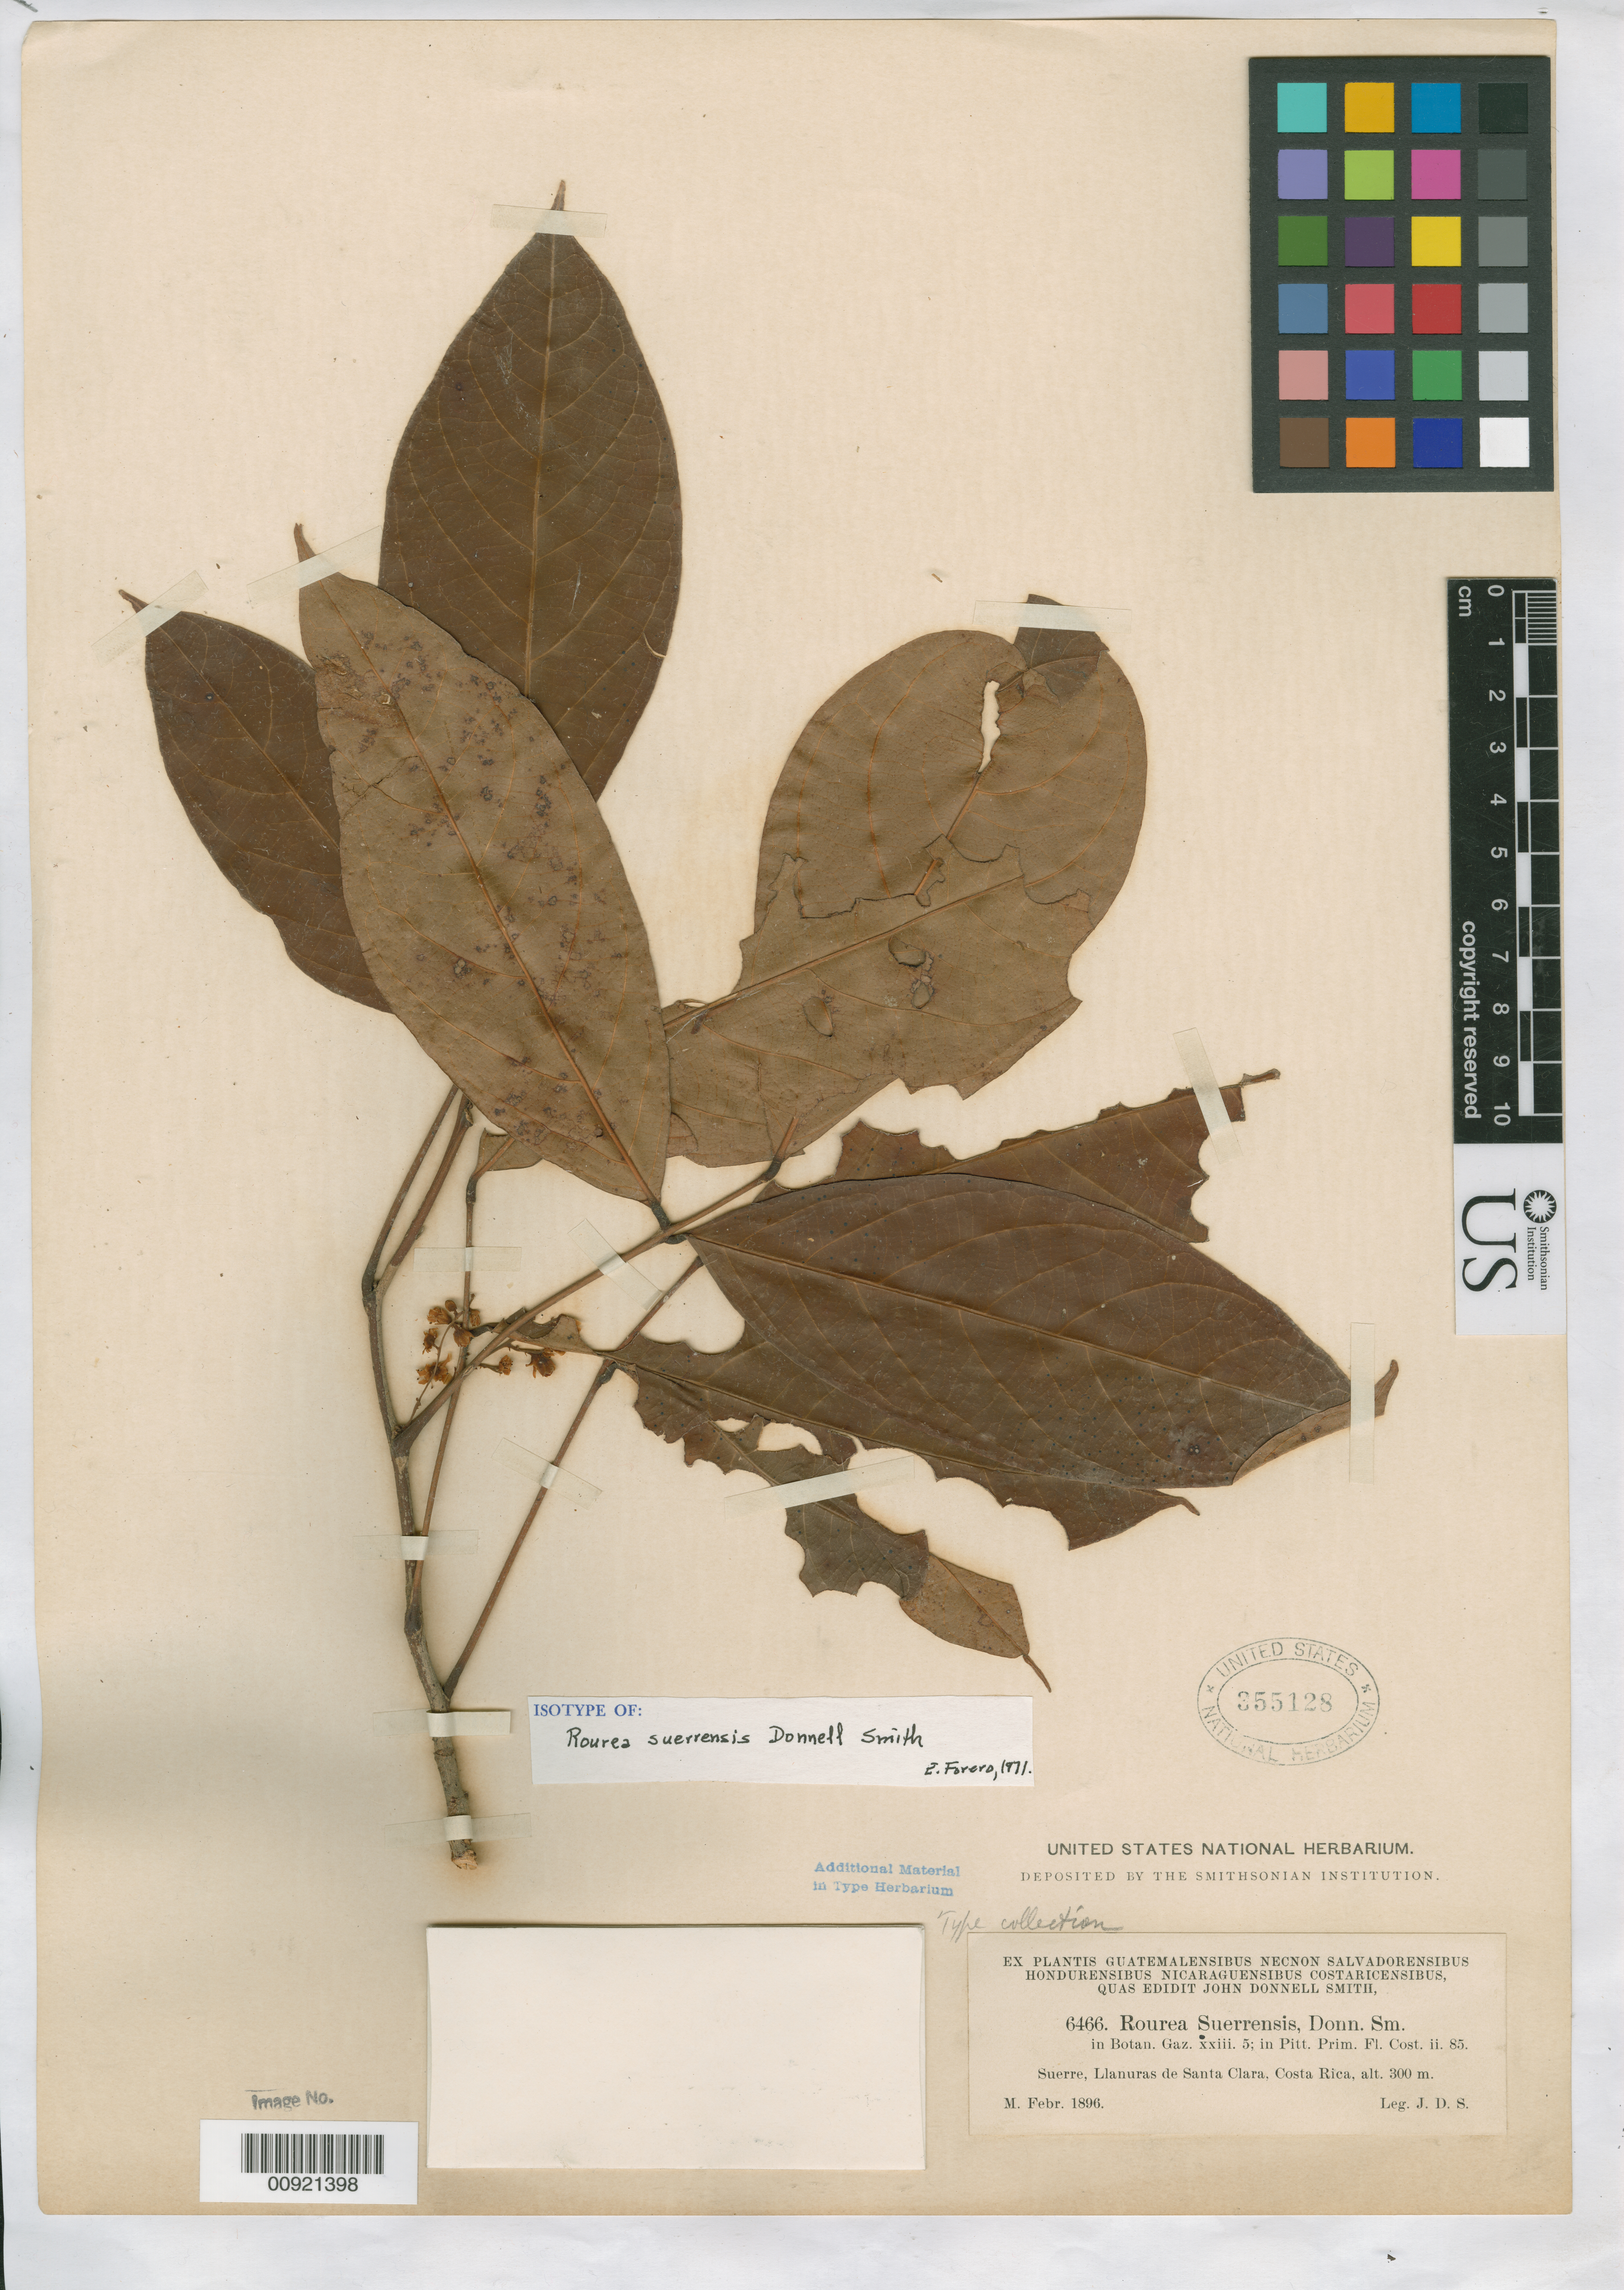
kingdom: Plantae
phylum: Tracheophyta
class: Magnoliopsida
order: Oxalidales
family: Connaraceae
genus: Rourea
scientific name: Rourea suerrensis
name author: Donn. Sm.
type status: Isotype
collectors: J. Donnell Smith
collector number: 6466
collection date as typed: Feb 1896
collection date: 1896-02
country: Costa Rica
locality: Suerre, Llanuras de Santa Clara.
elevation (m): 300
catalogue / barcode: US 355128